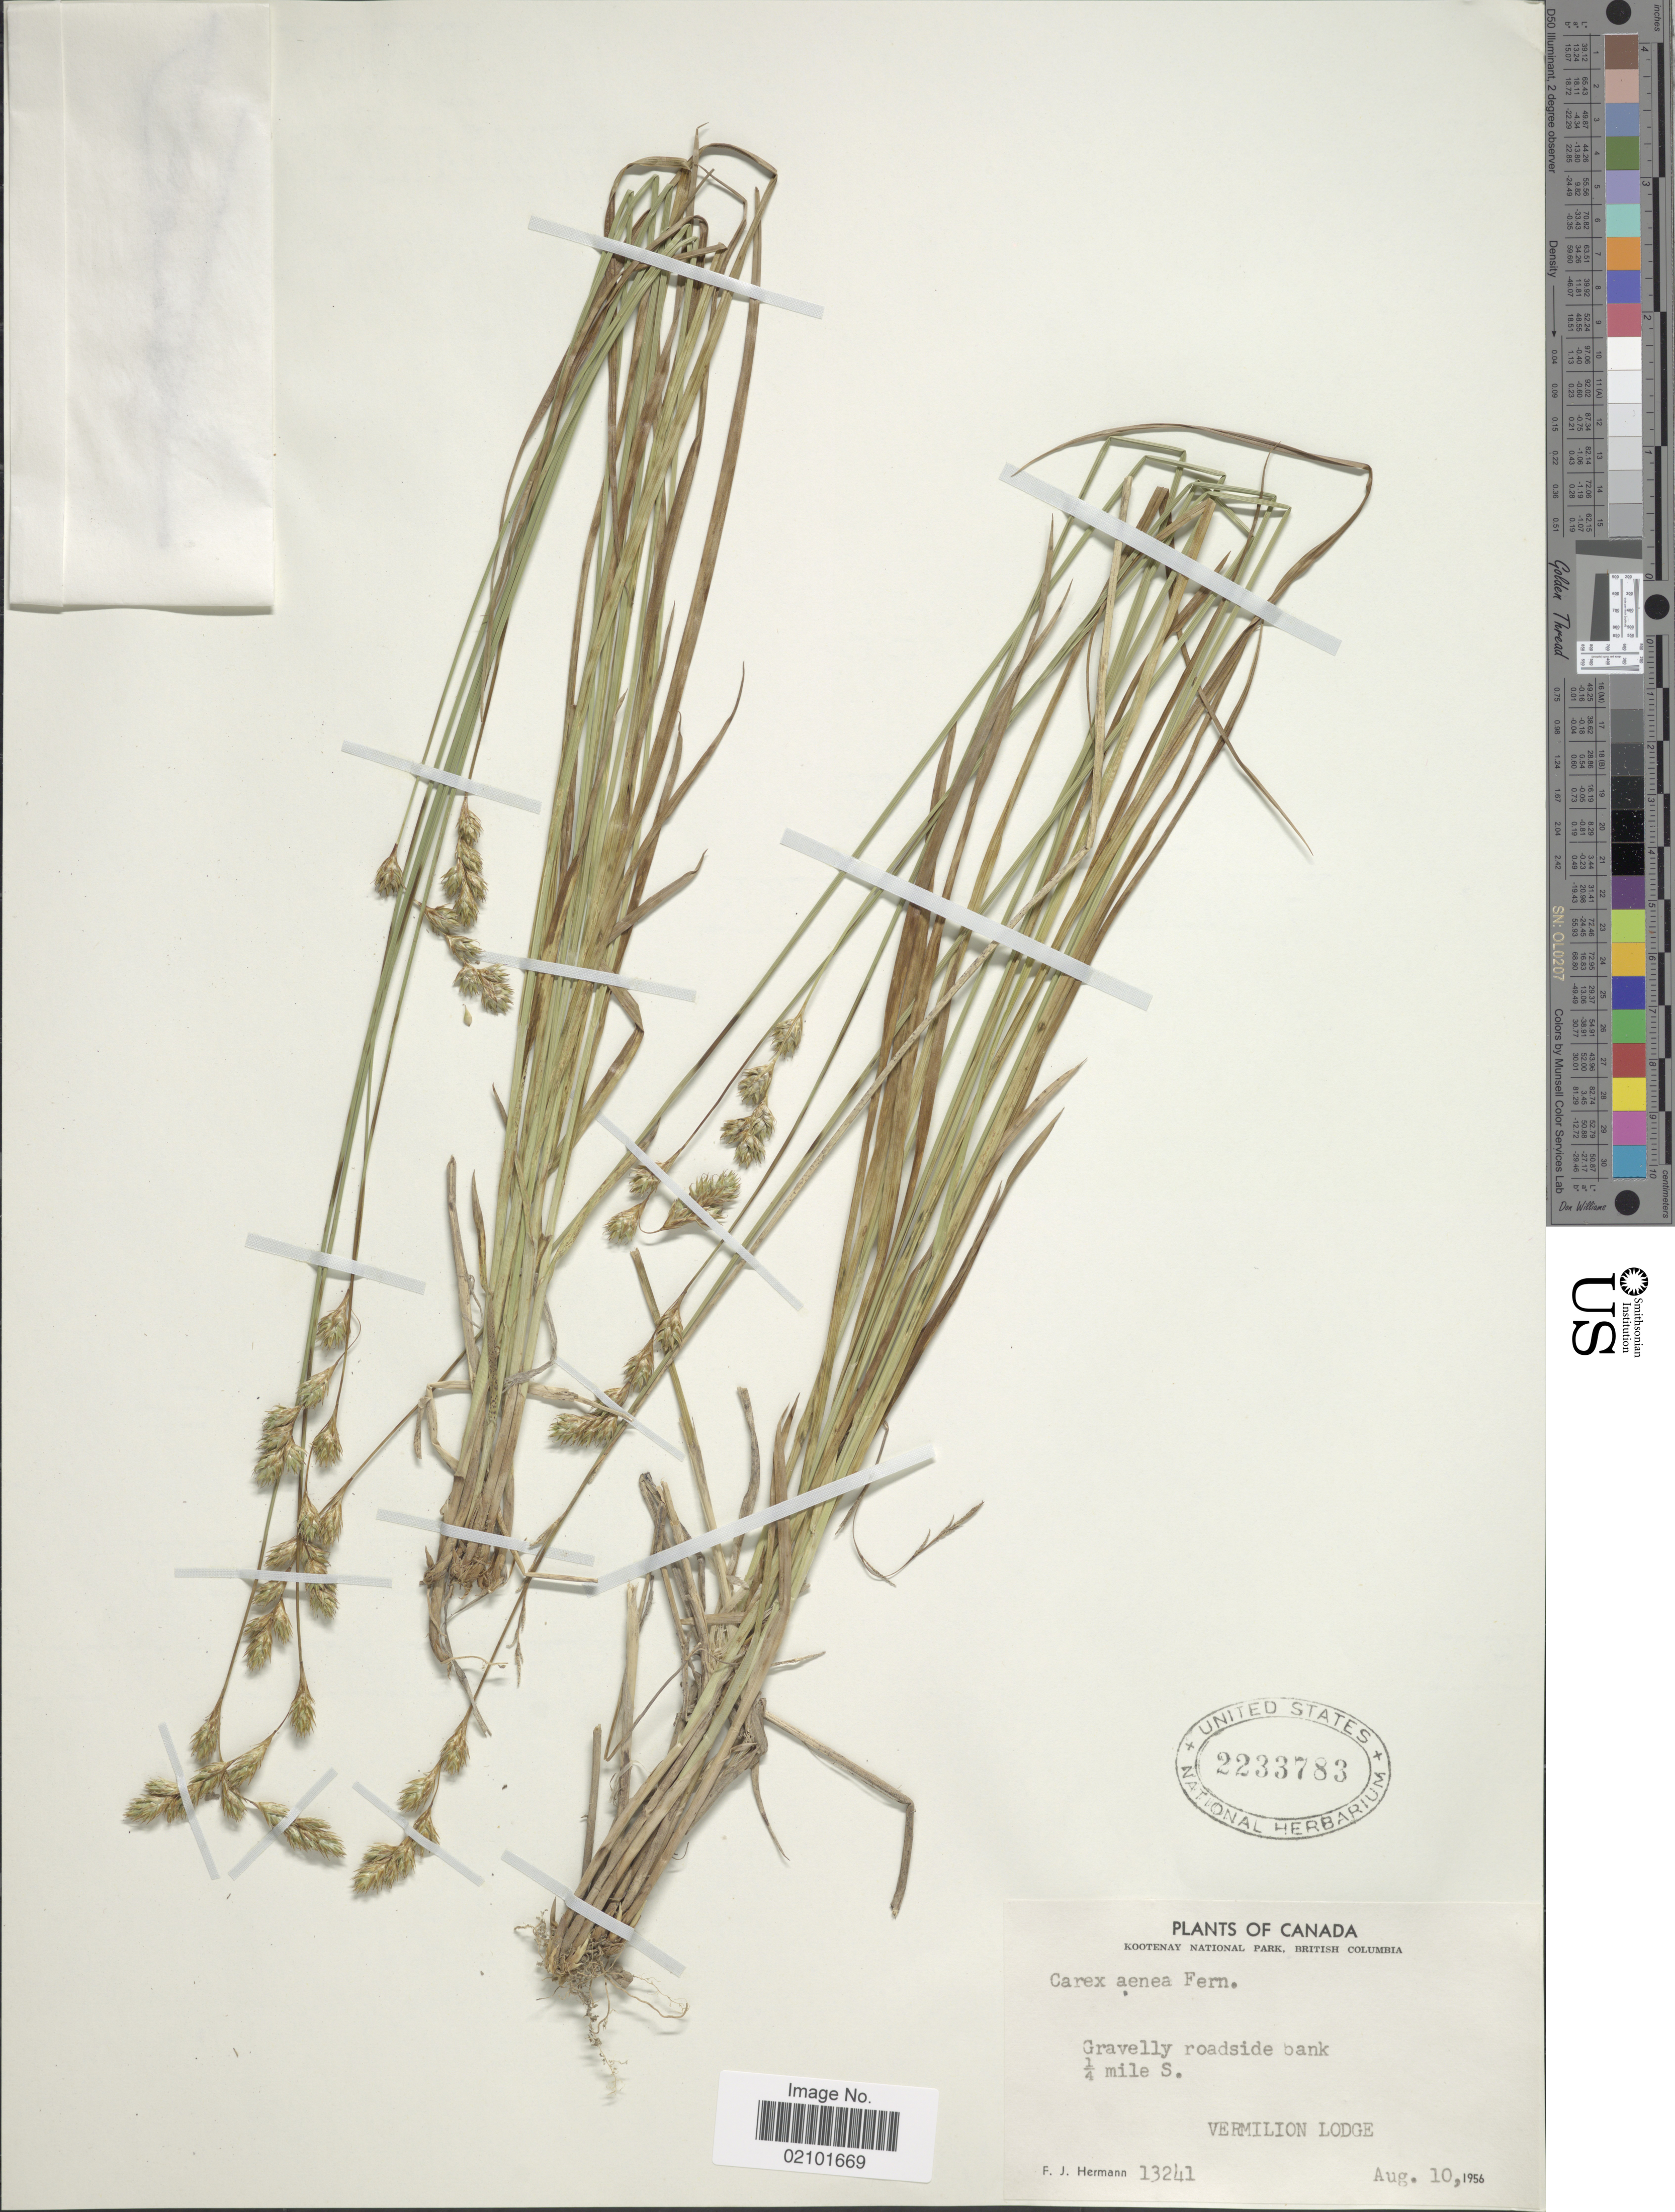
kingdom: Plantae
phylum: Tracheophyta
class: Liliopsida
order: Poales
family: Cyperaceae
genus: Carex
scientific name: Carex foenea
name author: Willd.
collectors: F. J. Hermann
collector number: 13241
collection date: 1956-08-10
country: Canada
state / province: British Columbia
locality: Kootenay National Park. ¼ mile S. Vermilion Lodge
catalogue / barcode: US 2233783